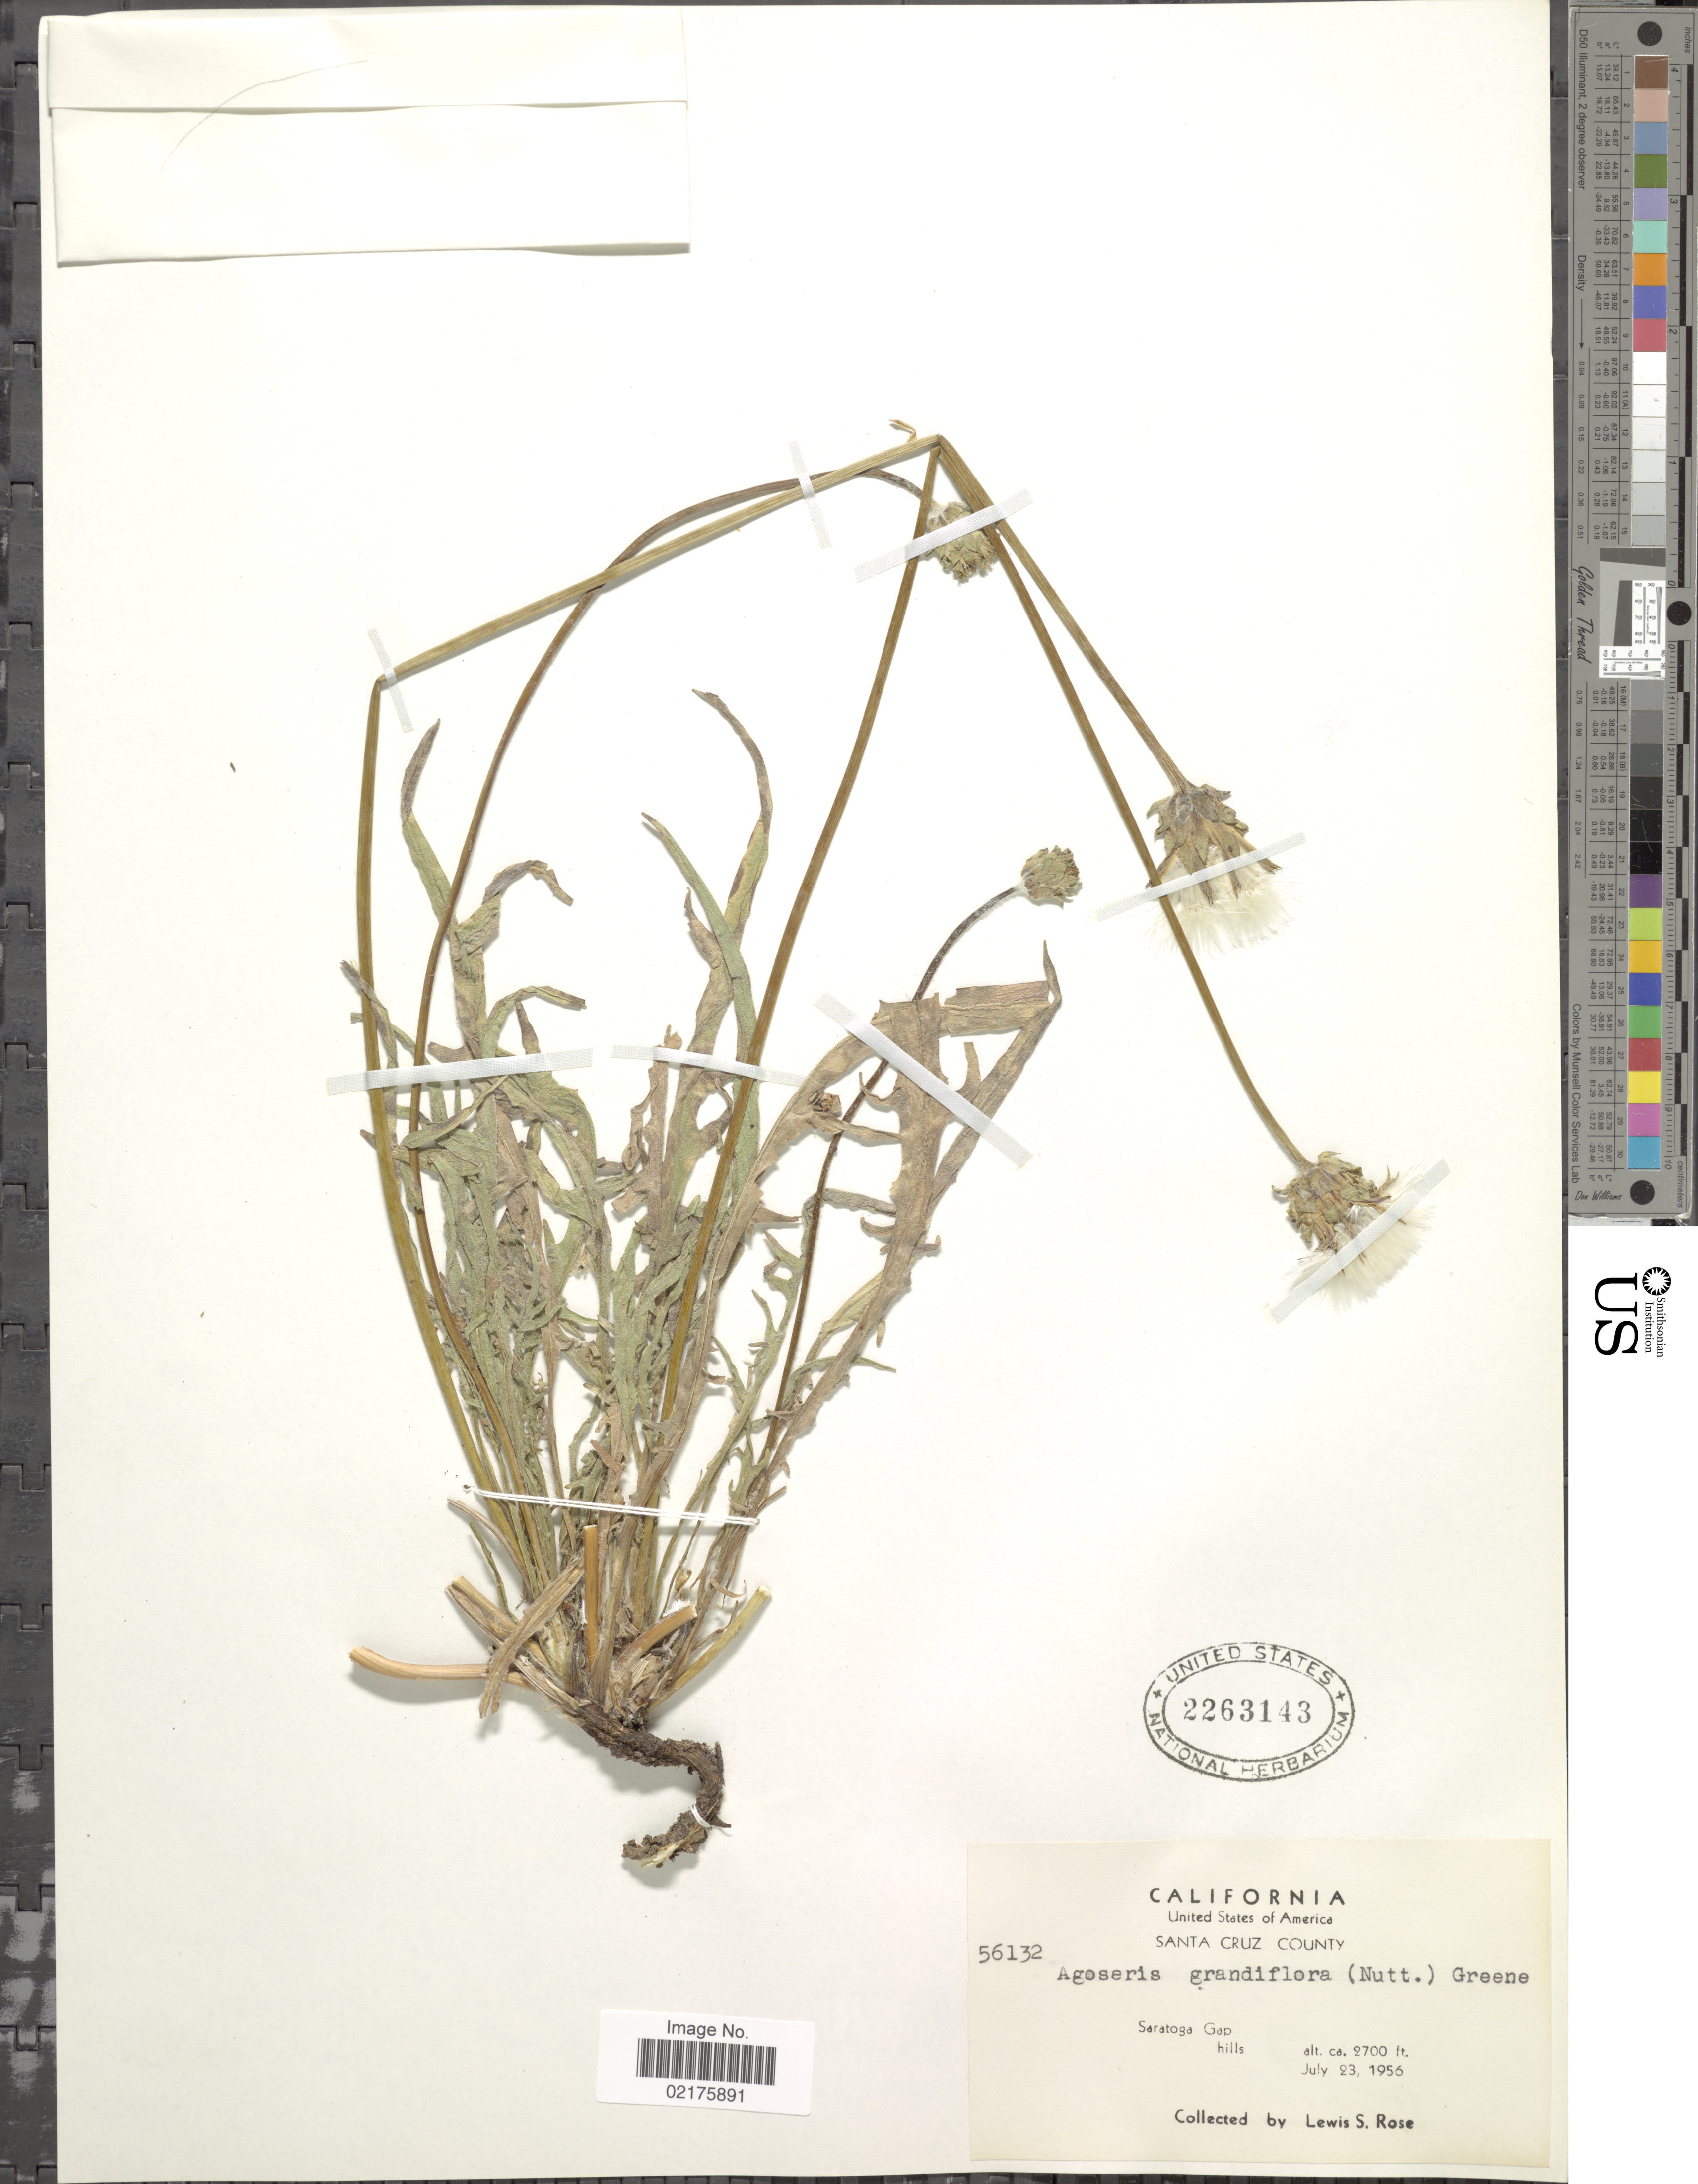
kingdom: Plantae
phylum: Tracheophyta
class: Magnoliopsida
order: Asterales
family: Asteraceae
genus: Agoseris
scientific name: Agoseris grandiflora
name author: (Nutt.) Greene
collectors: L. S. Rose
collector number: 56132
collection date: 1956-07-23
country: United States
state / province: California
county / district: Santa Cruz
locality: Santa Cruz County, Saratoga Gap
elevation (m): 823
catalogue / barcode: US 2263143